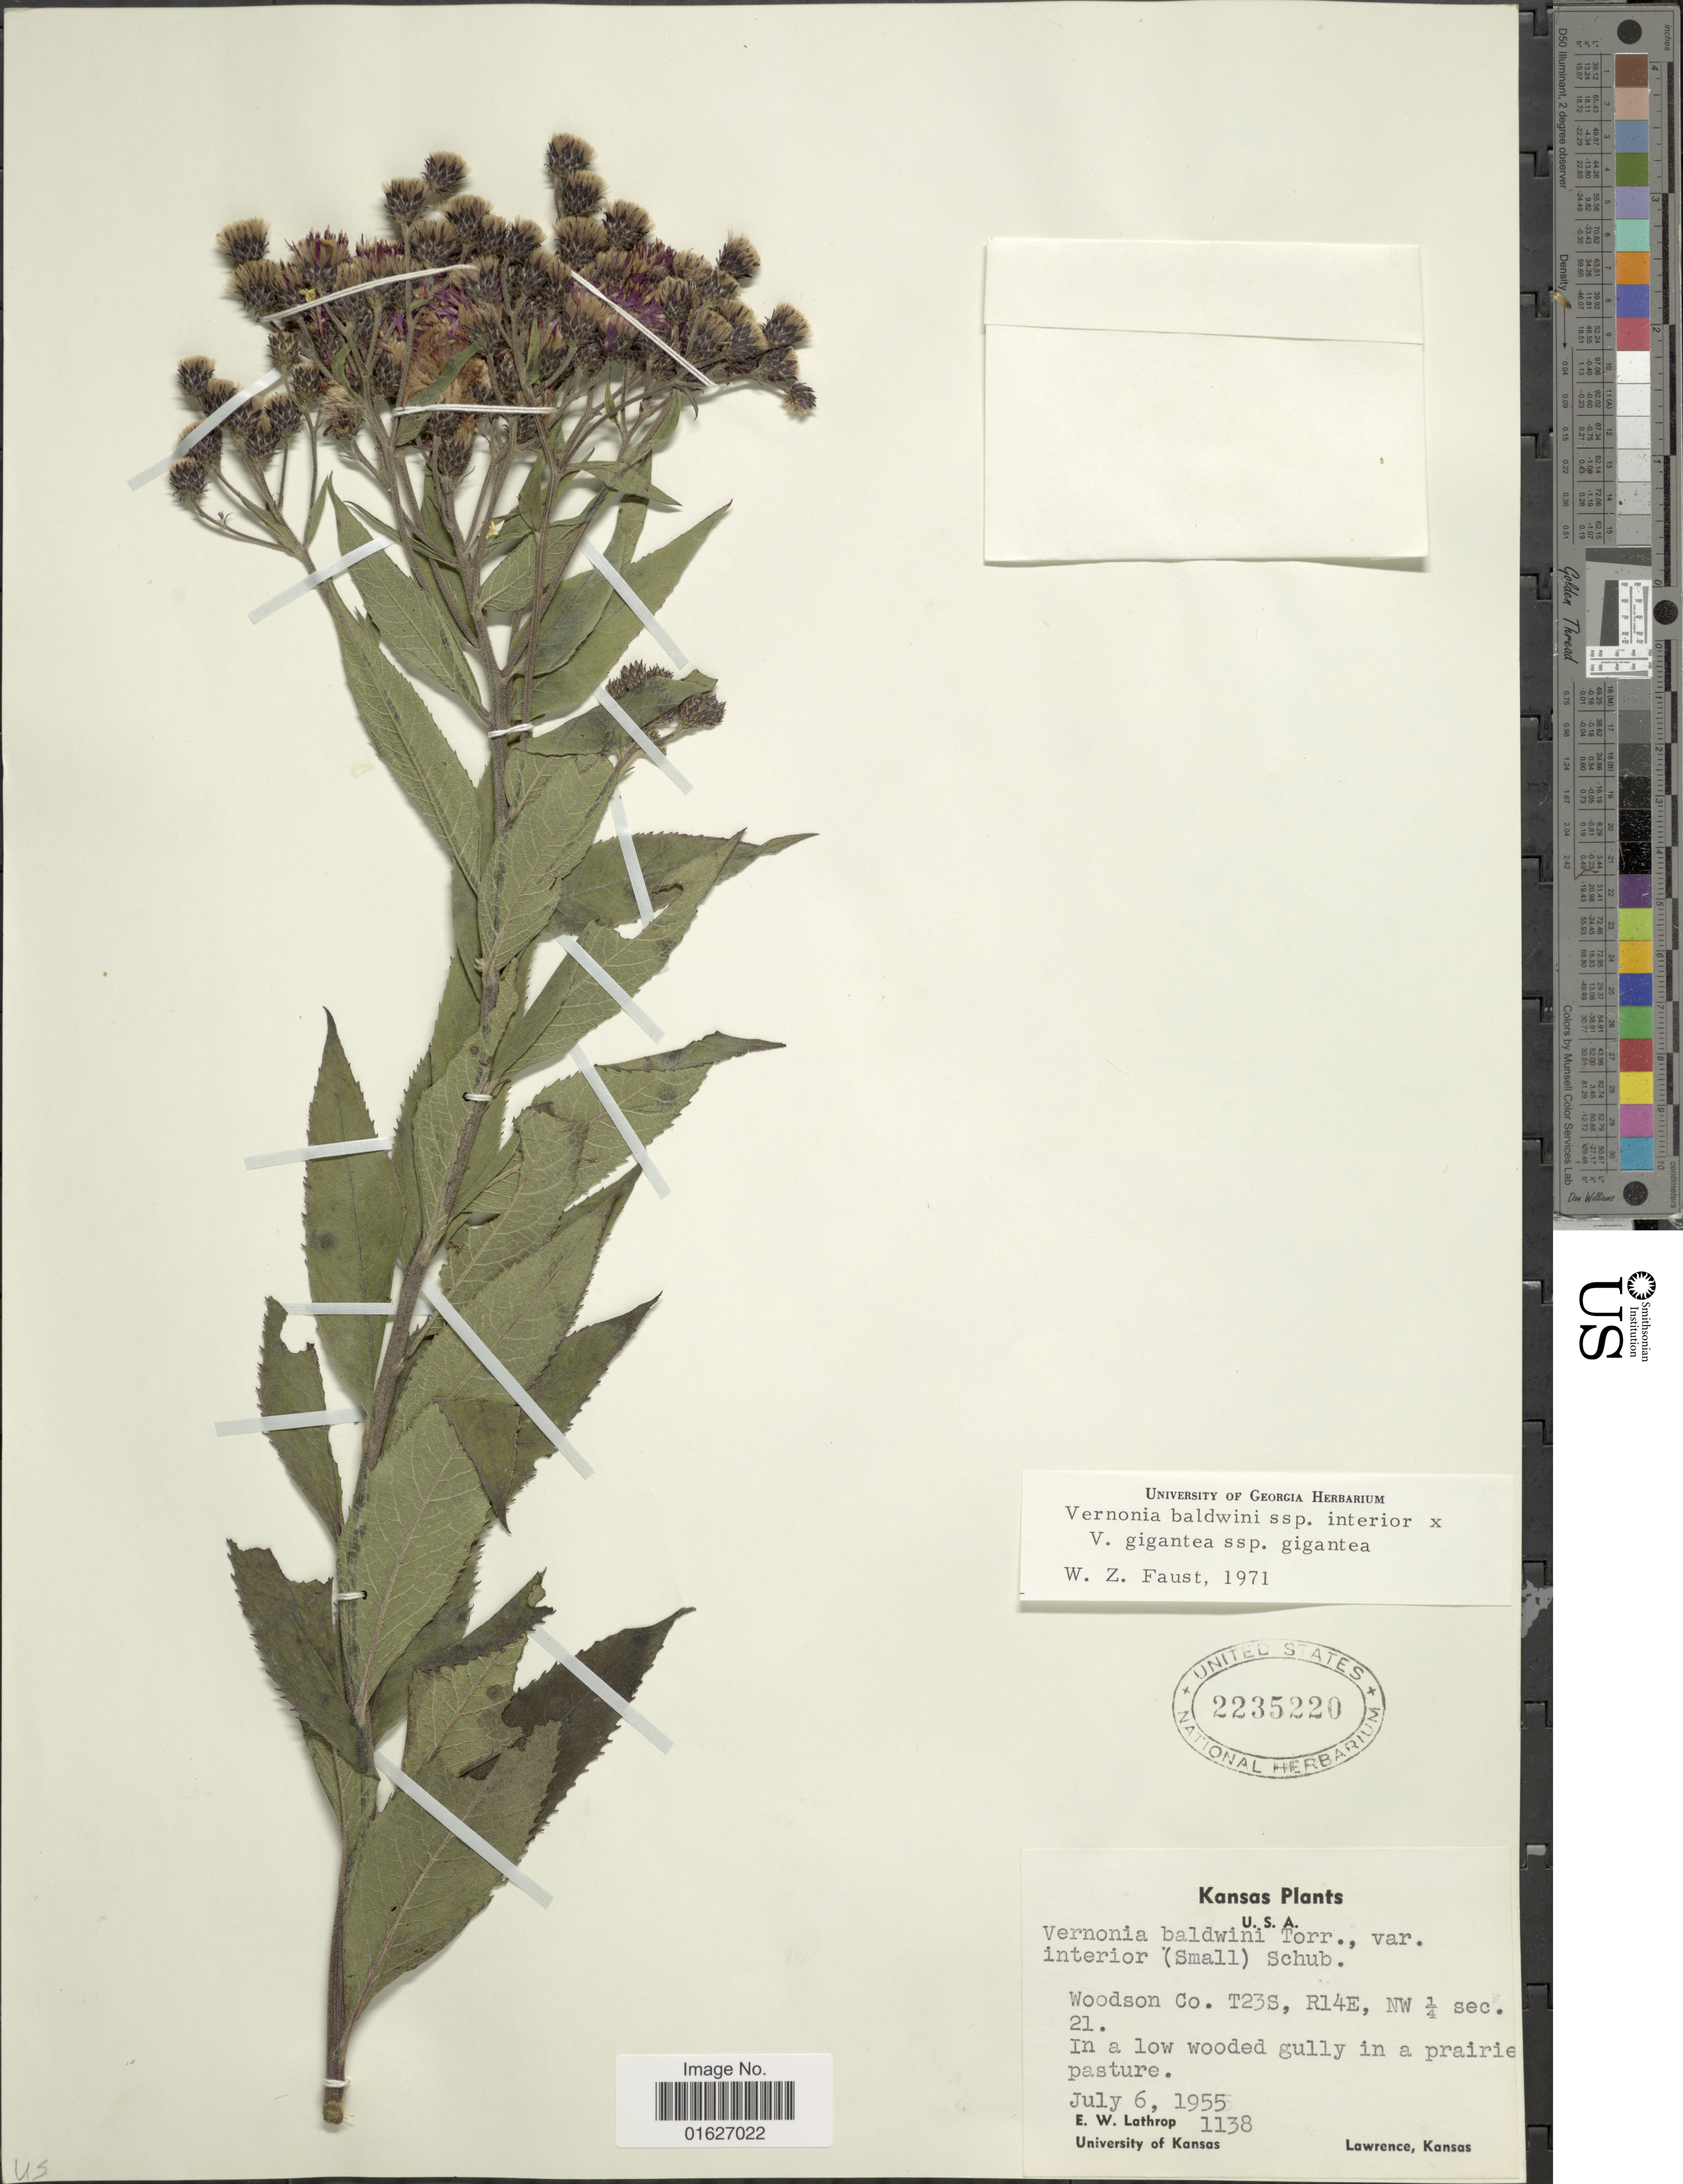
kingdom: Plantae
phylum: Tracheophyta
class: Magnoliopsida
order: Asterales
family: Asteraceae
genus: Vernonia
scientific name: Vernonia baldwinii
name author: Torr.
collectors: E. W. Lathrop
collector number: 1138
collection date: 1955-07-06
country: United States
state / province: Kansas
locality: Woodson Co. T23S, R14E, NW 1/4 sec. 21, in a low wooded gully in a prairie pasture.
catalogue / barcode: US 2235220